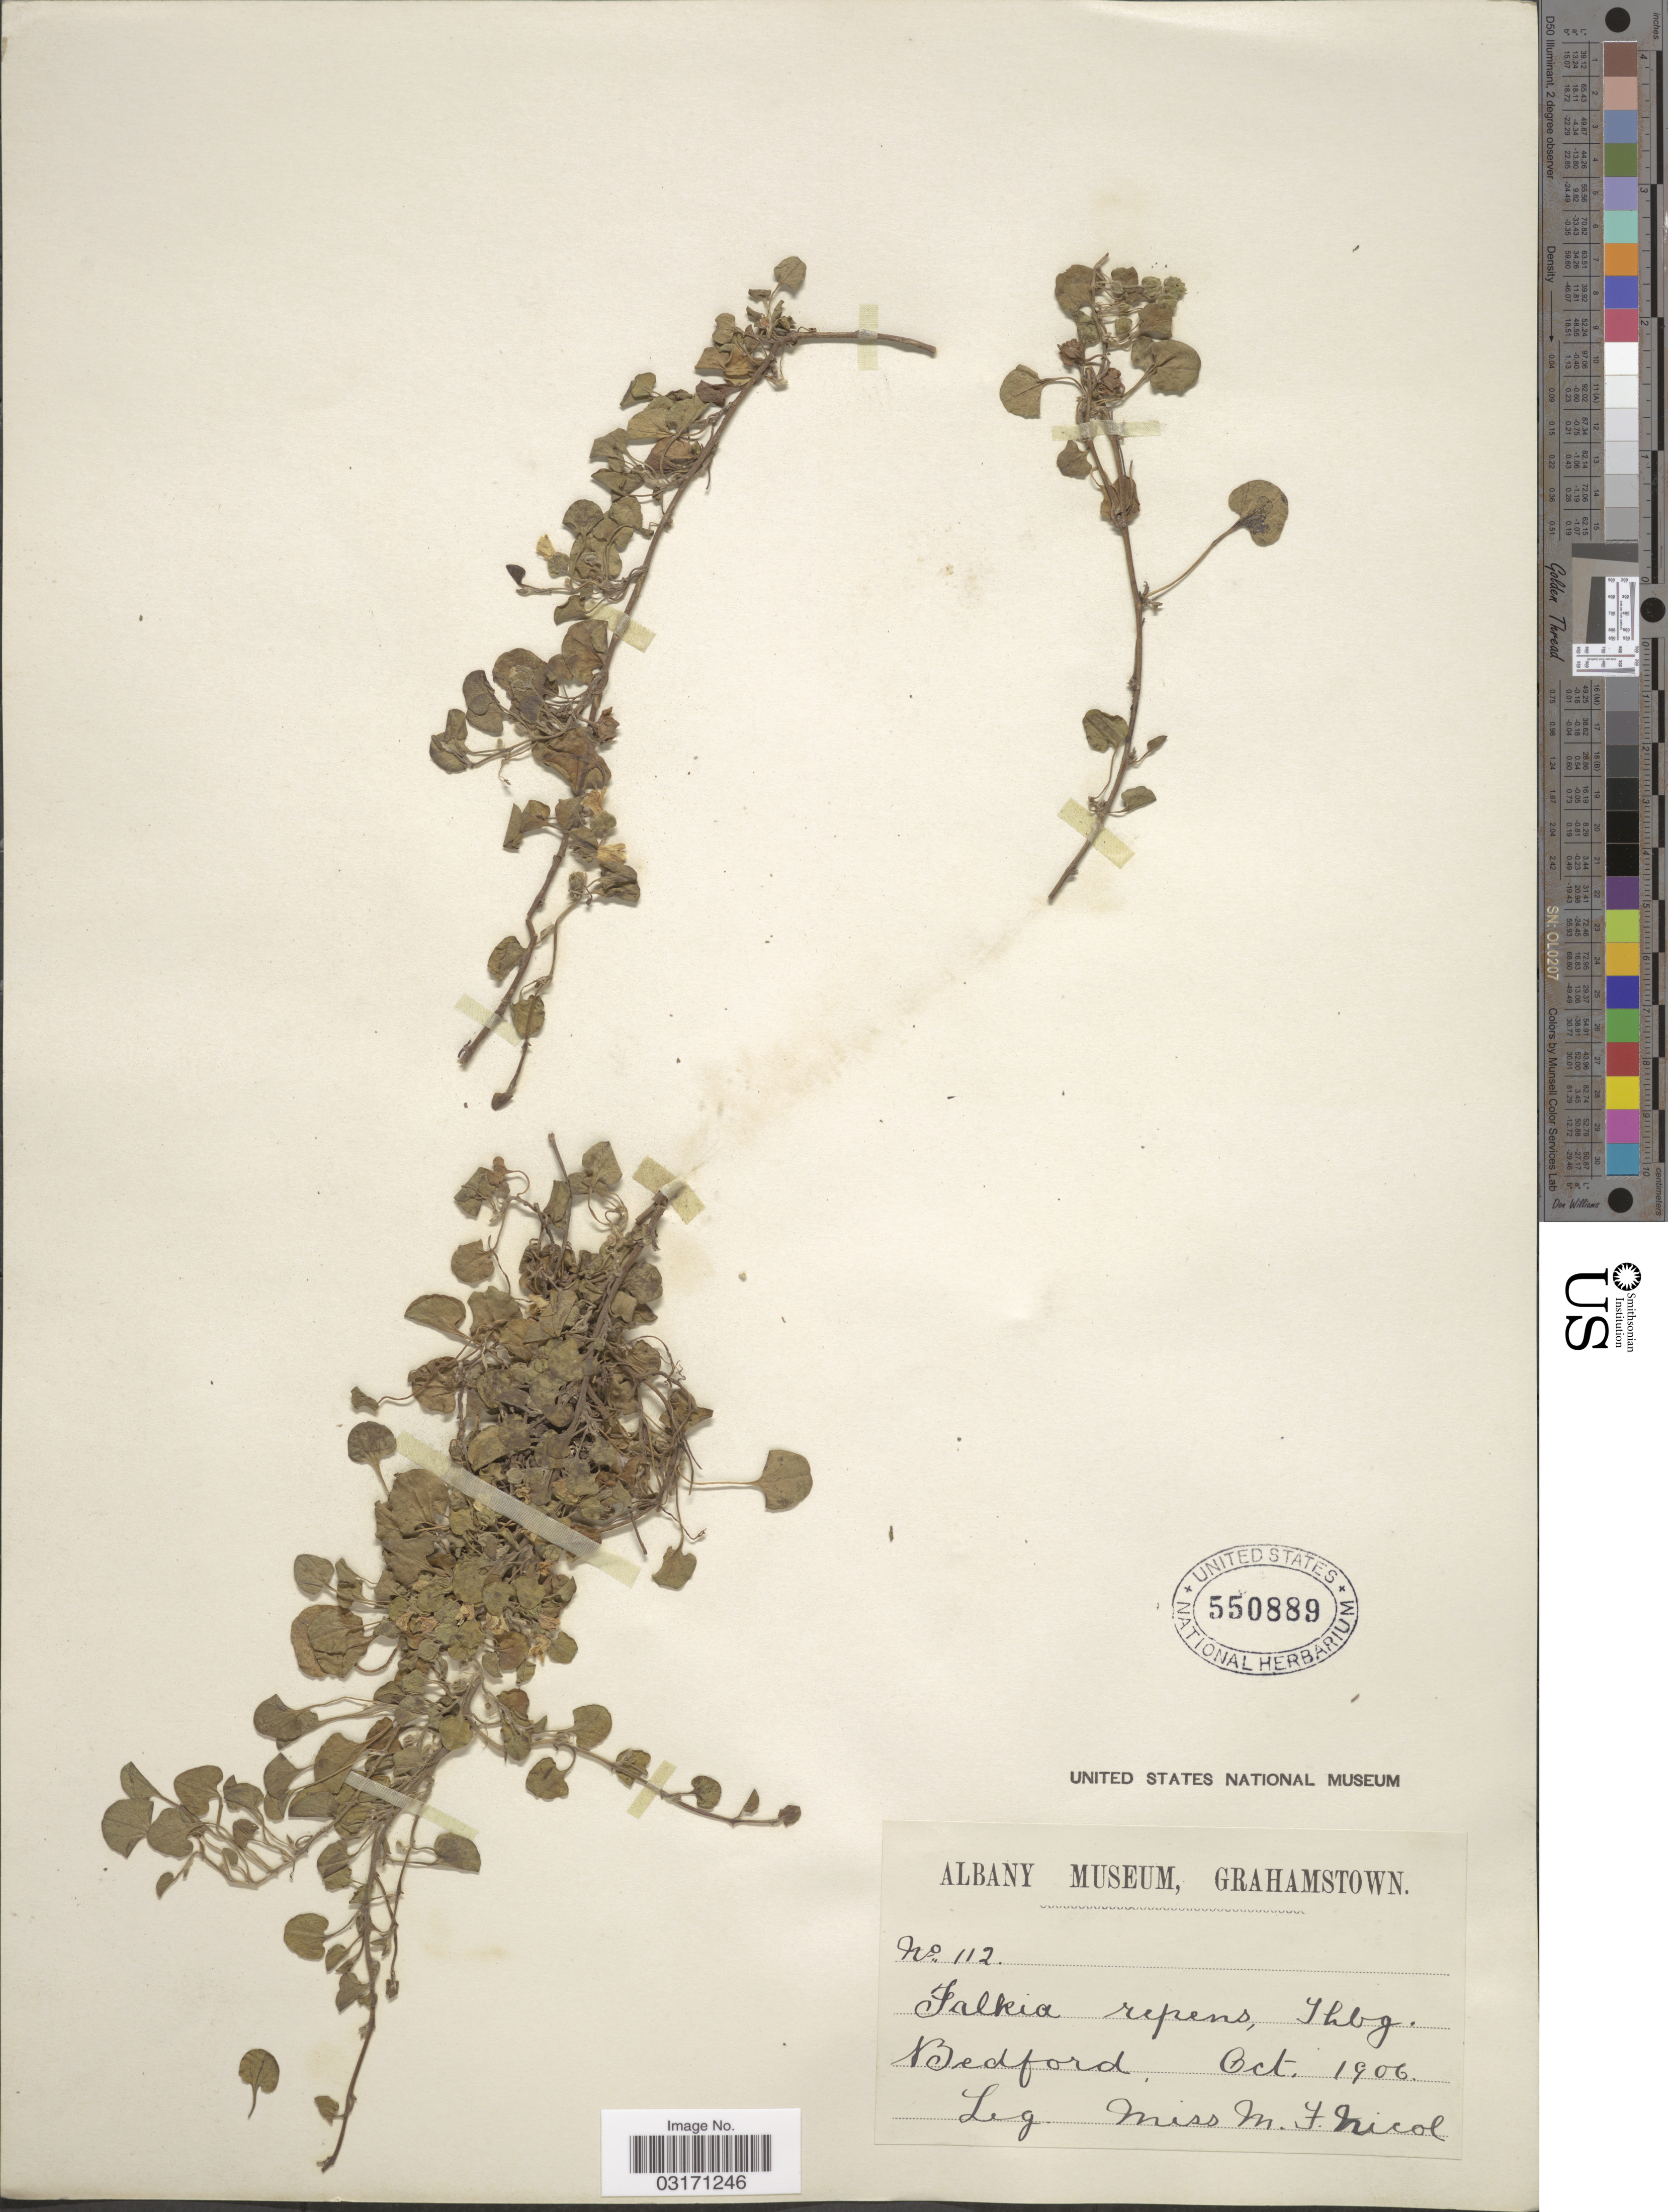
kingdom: Plantae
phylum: Tracheophyta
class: Magnoliopsida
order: Solanales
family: Convolvulaceae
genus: Falkia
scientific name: Falkia repens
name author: L. f.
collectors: M. F. Nicoll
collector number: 112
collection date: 1906-10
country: South Africa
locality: Bedford.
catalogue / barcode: US 550889